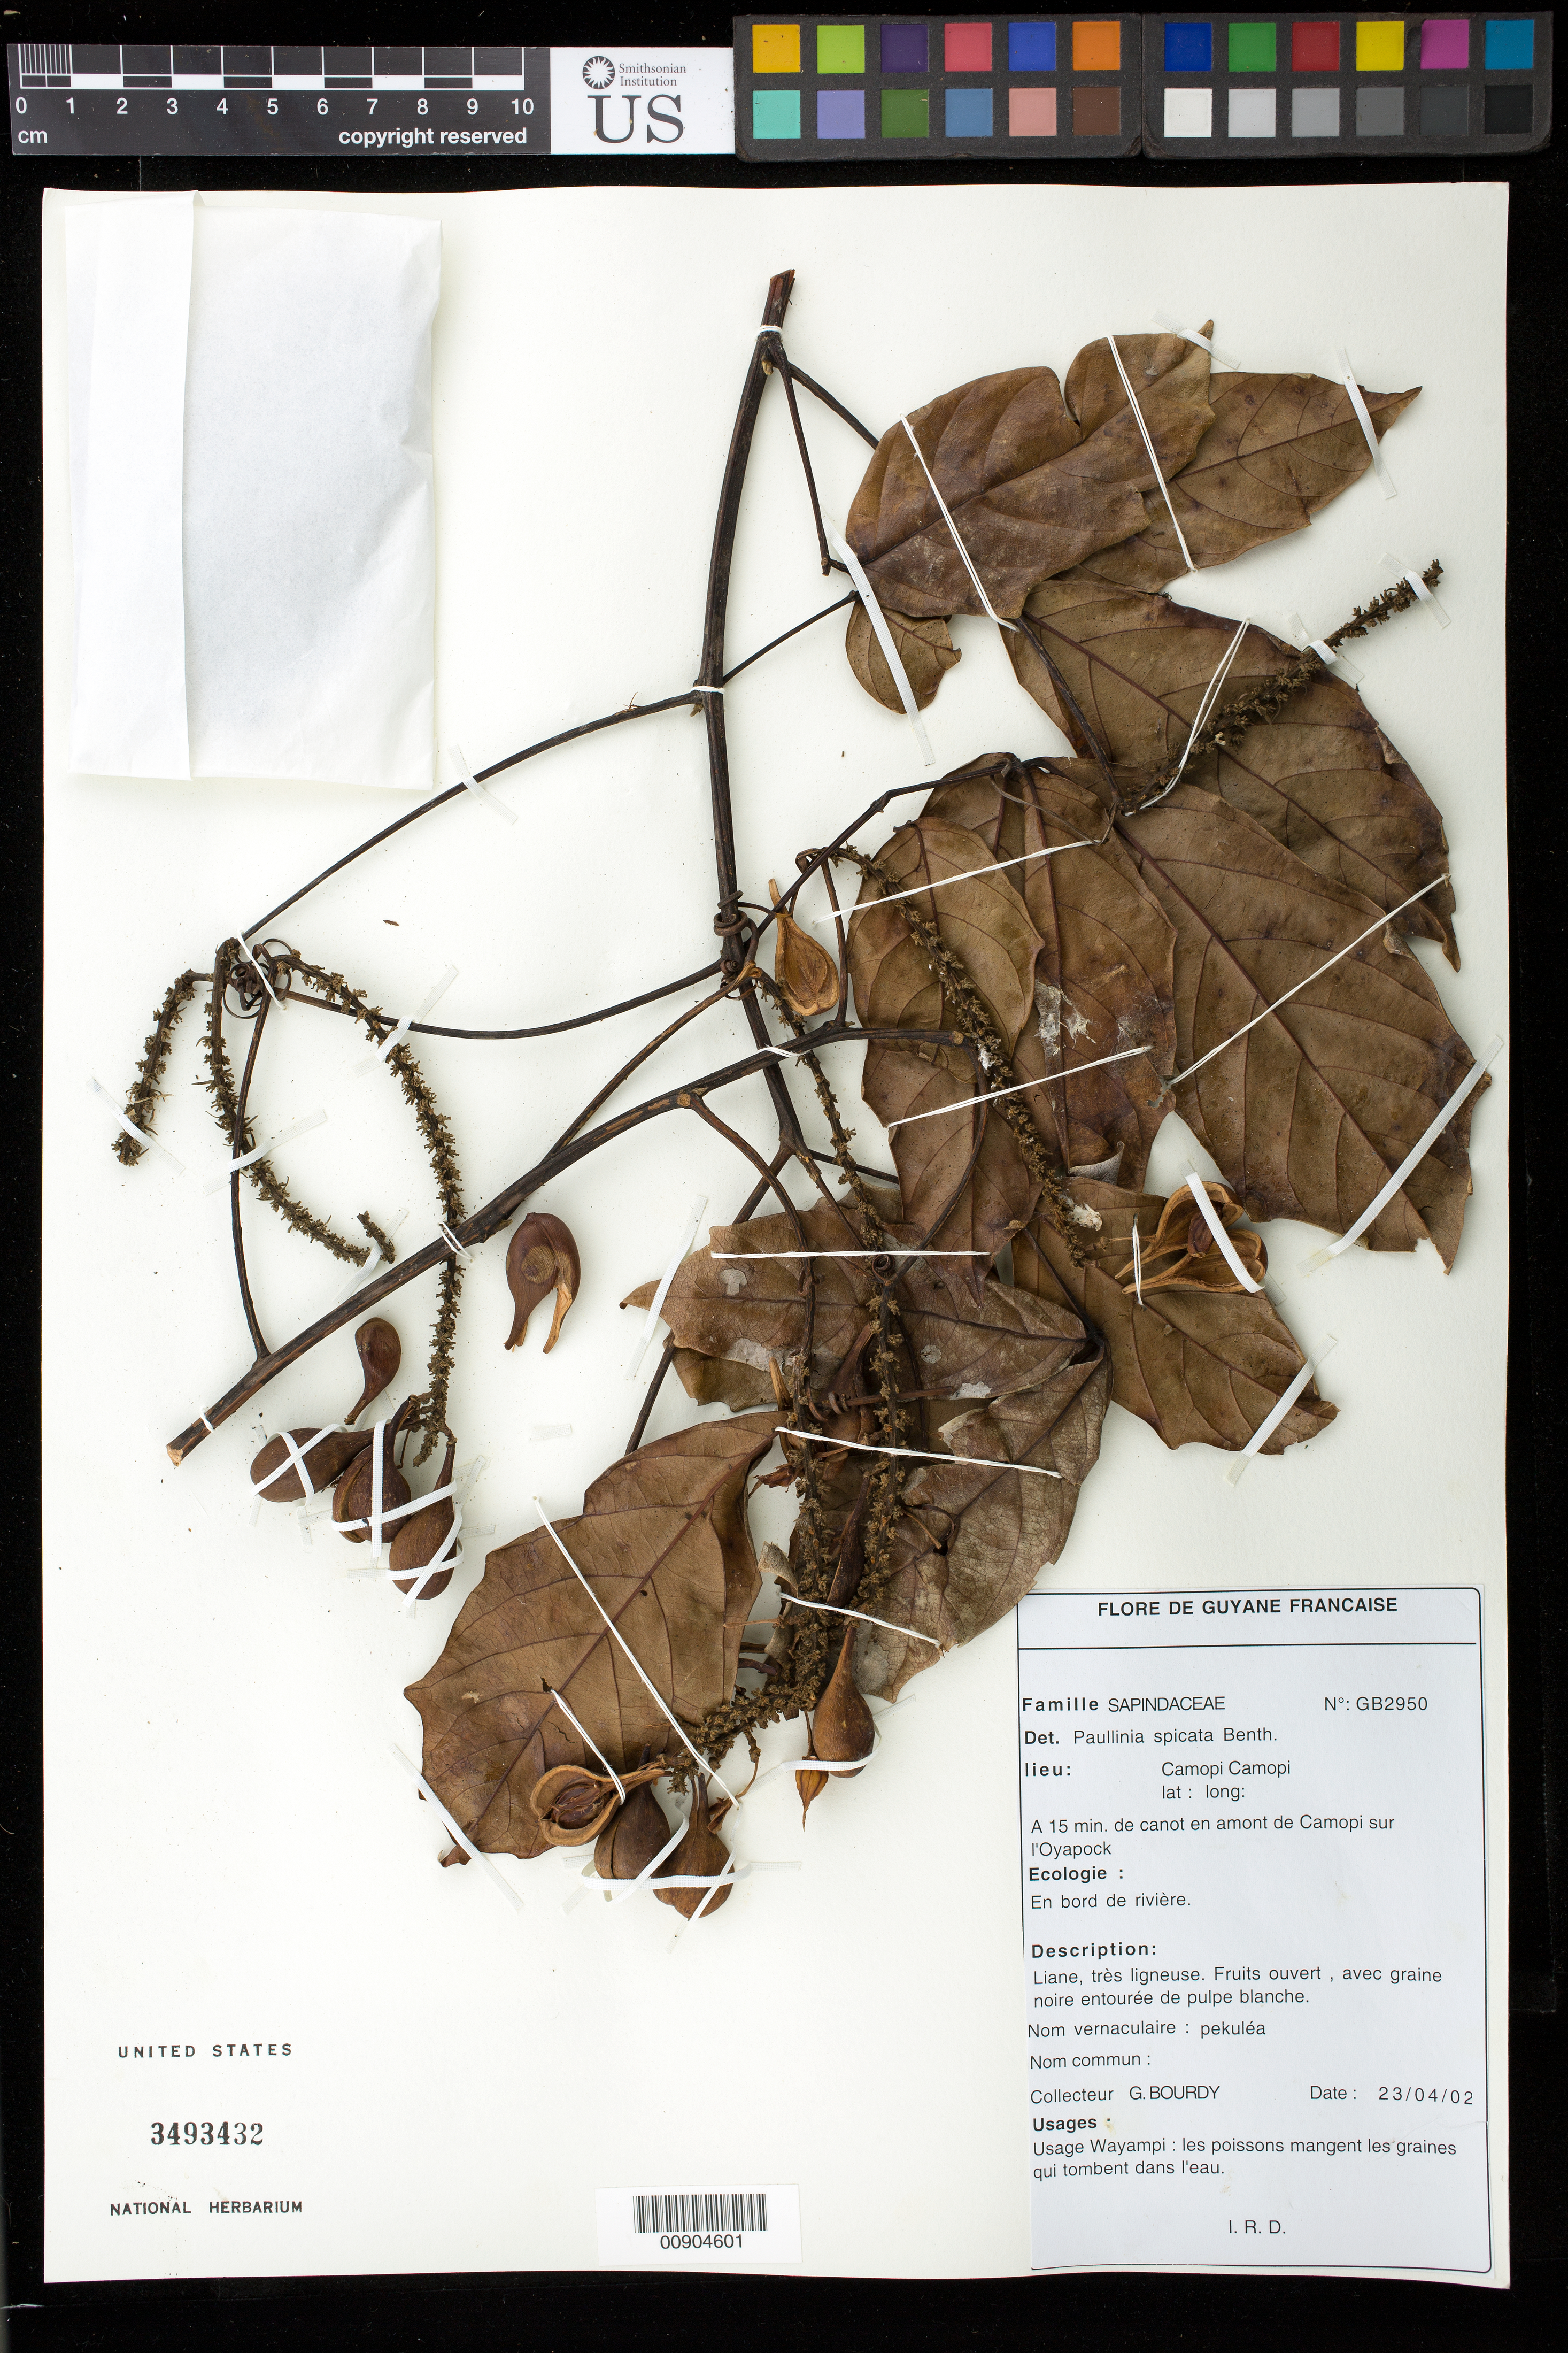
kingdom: Plantae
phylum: Tracheophyta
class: Magnoliopsida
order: Sapindales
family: Sapindaceae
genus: Paullinia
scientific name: Paullinia spicata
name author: Benth.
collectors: G. Bourdy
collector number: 2950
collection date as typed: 23-Apr-02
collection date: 2002-04-23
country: French Guiana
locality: Camopi Camopi, 15 min. de canot en amont de Camopi sur l'Oyapock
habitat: Borde de rivière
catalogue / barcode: US 3493432